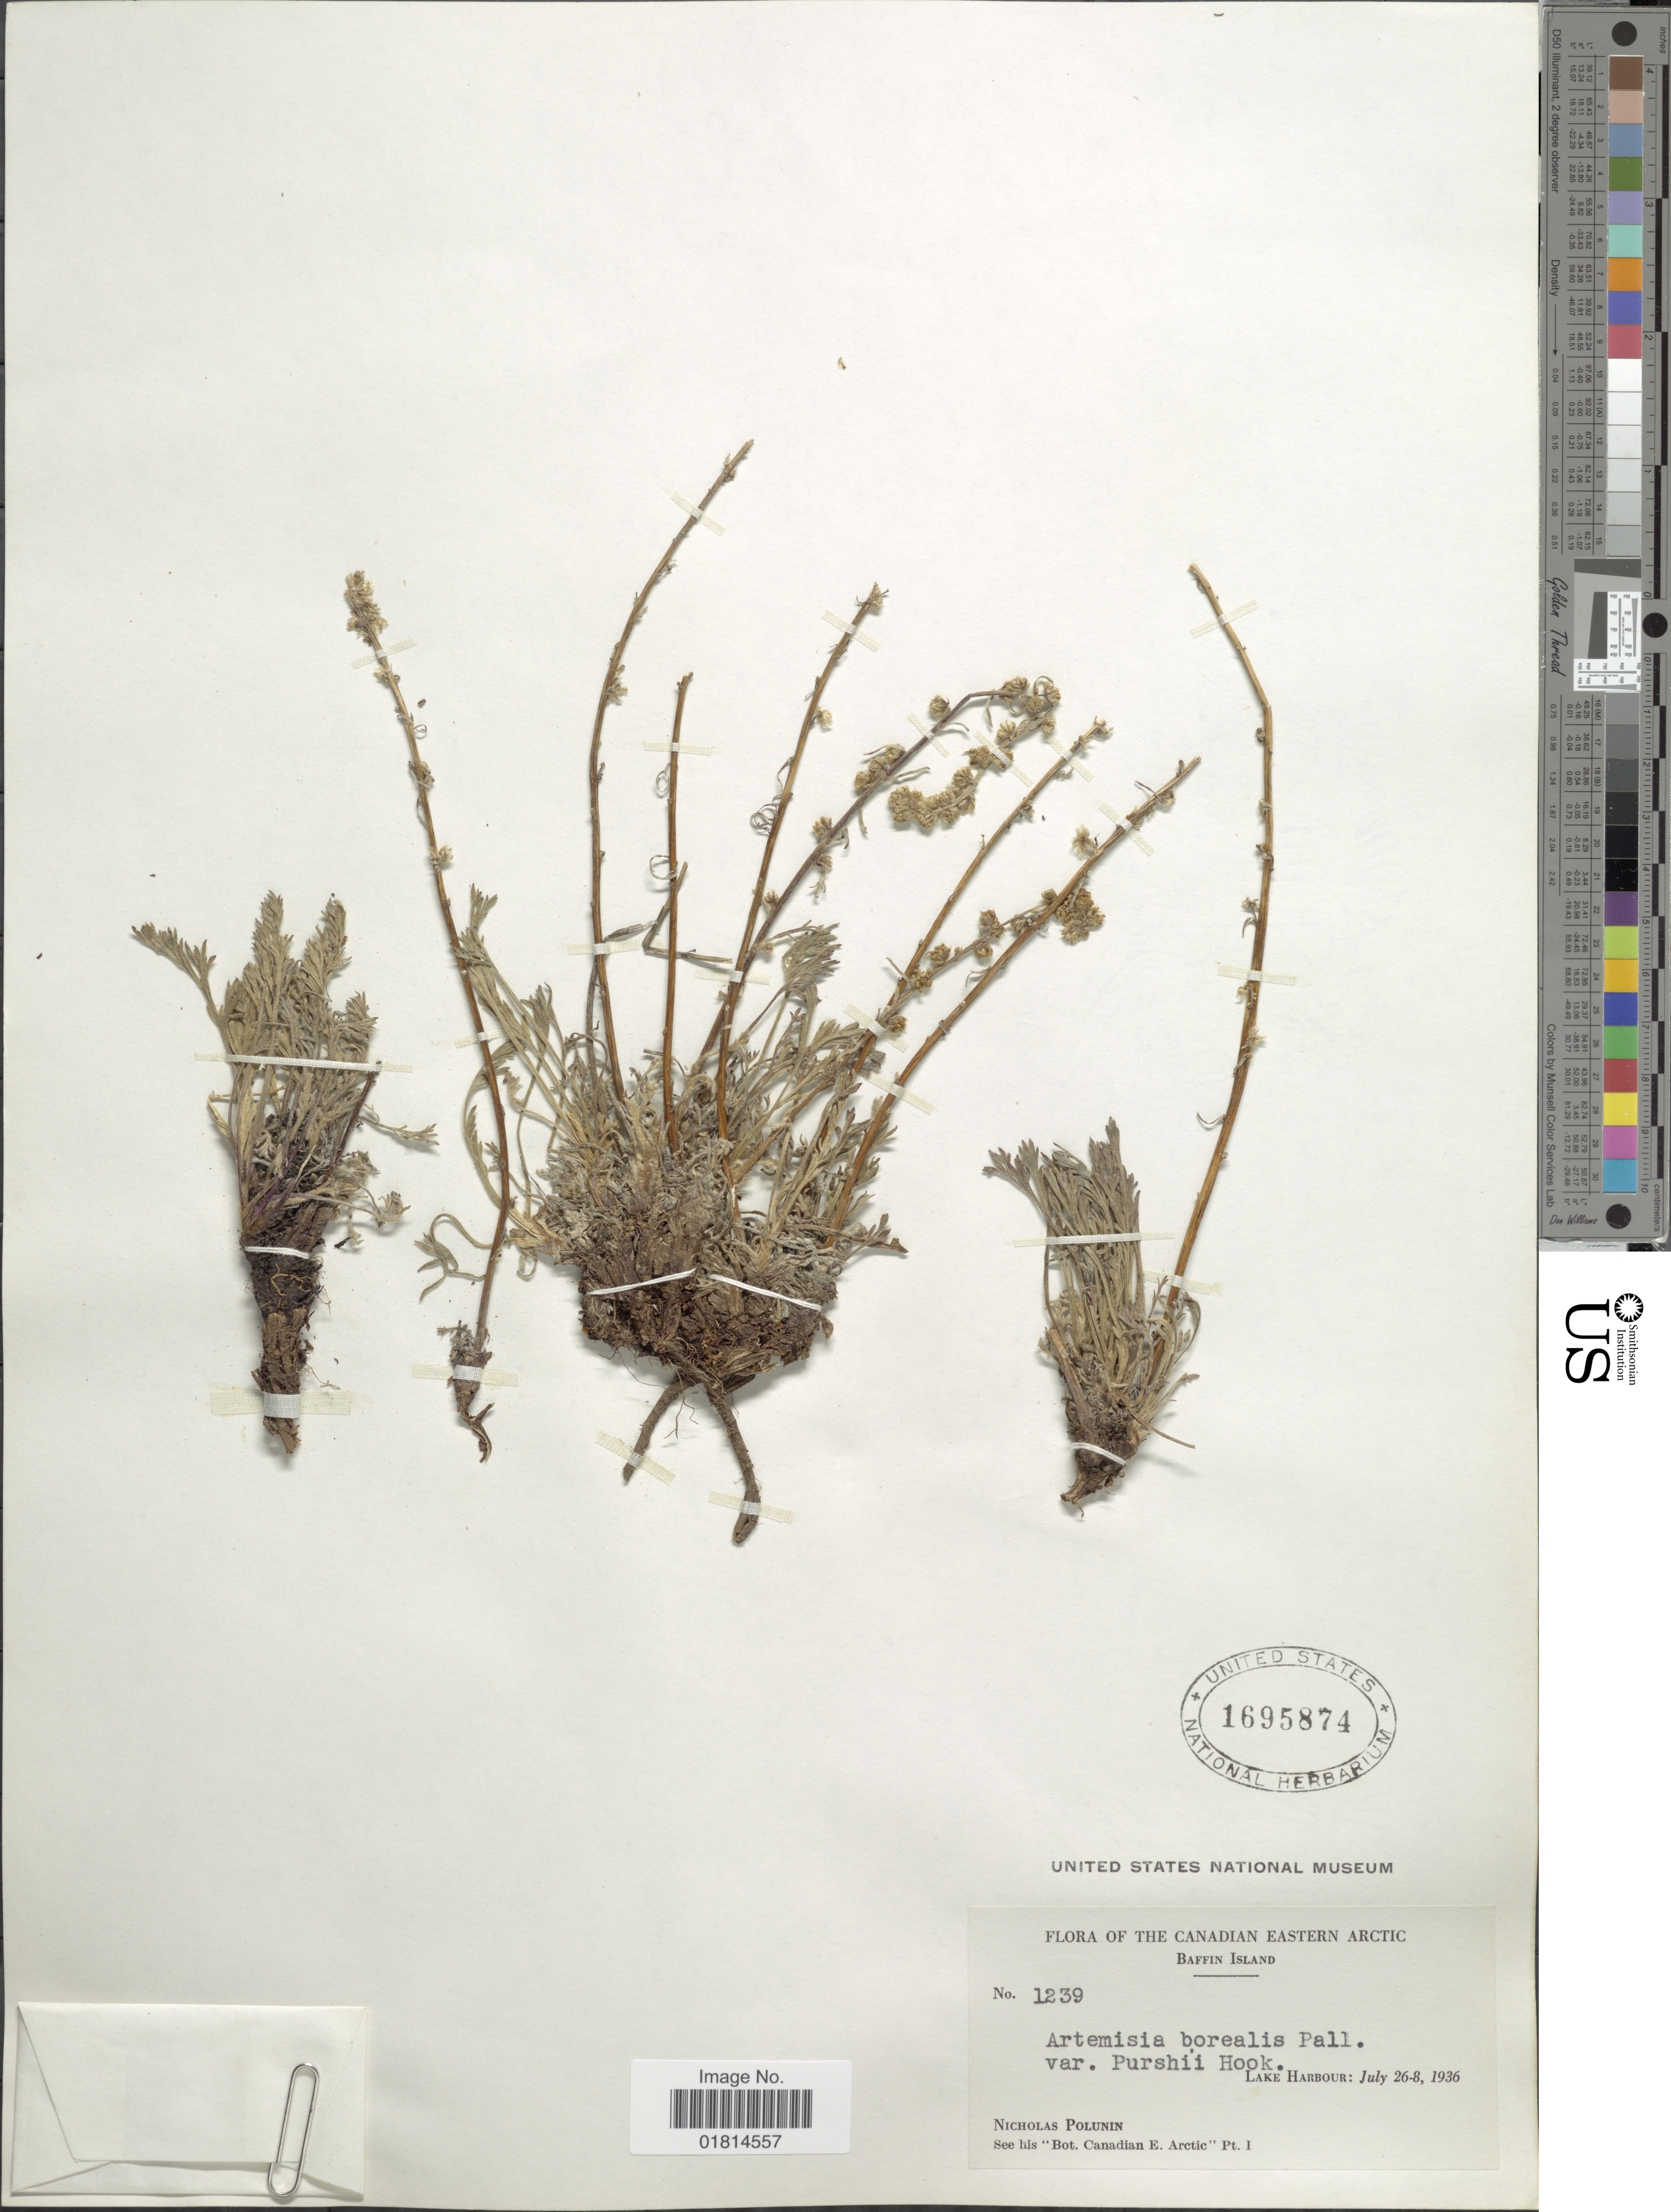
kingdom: Plantae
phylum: Tracheophyta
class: Magnoliopsida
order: Asterales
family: Asteraceae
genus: Artemisia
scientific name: Artemisia borealis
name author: Pall.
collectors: N. V. Polunin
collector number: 1239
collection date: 1936-07-08/1936-07-26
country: Canada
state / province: Nunavut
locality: Canadian Eastern Arctic. Baffin Island. Lake Harbour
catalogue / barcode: US 1695874